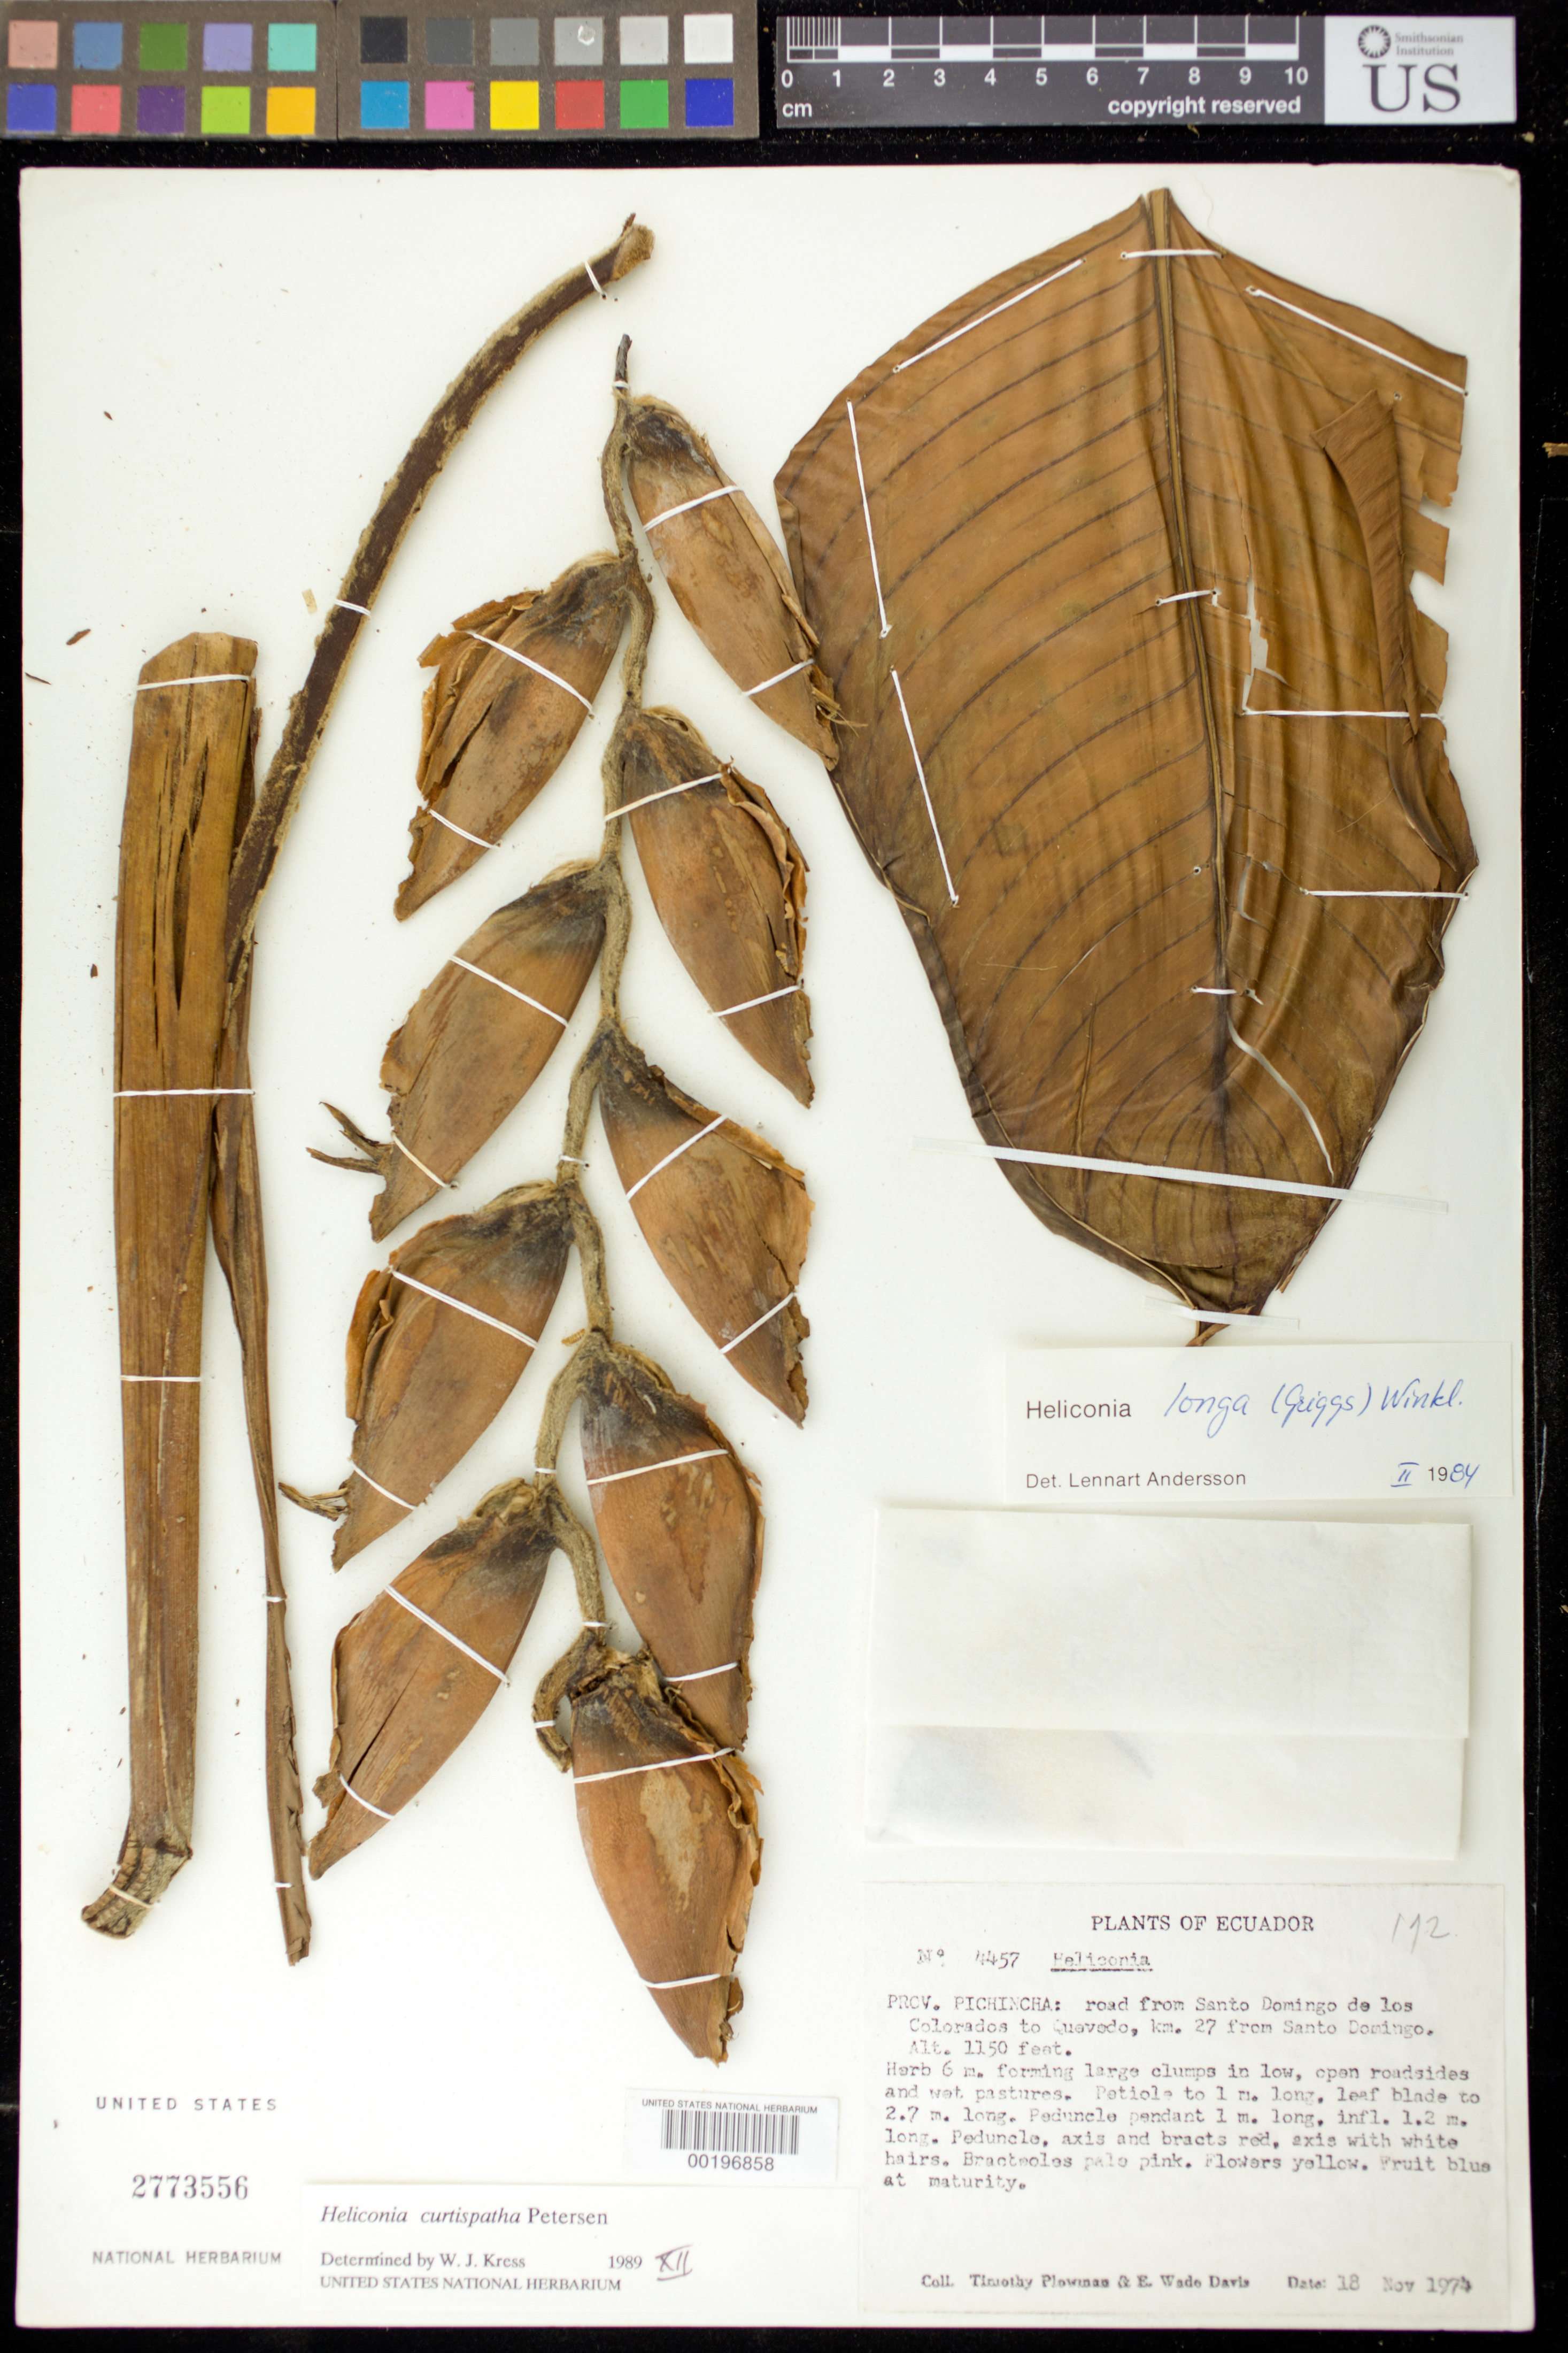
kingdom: Plantae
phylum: Tracheophyta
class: Liliopsida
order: Zingiberales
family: Heliconiaceae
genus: Heliconia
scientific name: Heliconia curtispatha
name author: Petersen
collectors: T. Plowman & E. W. Davis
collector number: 4457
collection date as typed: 18 Nov 1974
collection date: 1974-11-18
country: Ecuador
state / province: Pichincha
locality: Road from Santo Domingo de los Colorados to Quevedo.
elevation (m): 351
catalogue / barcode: US 2773556